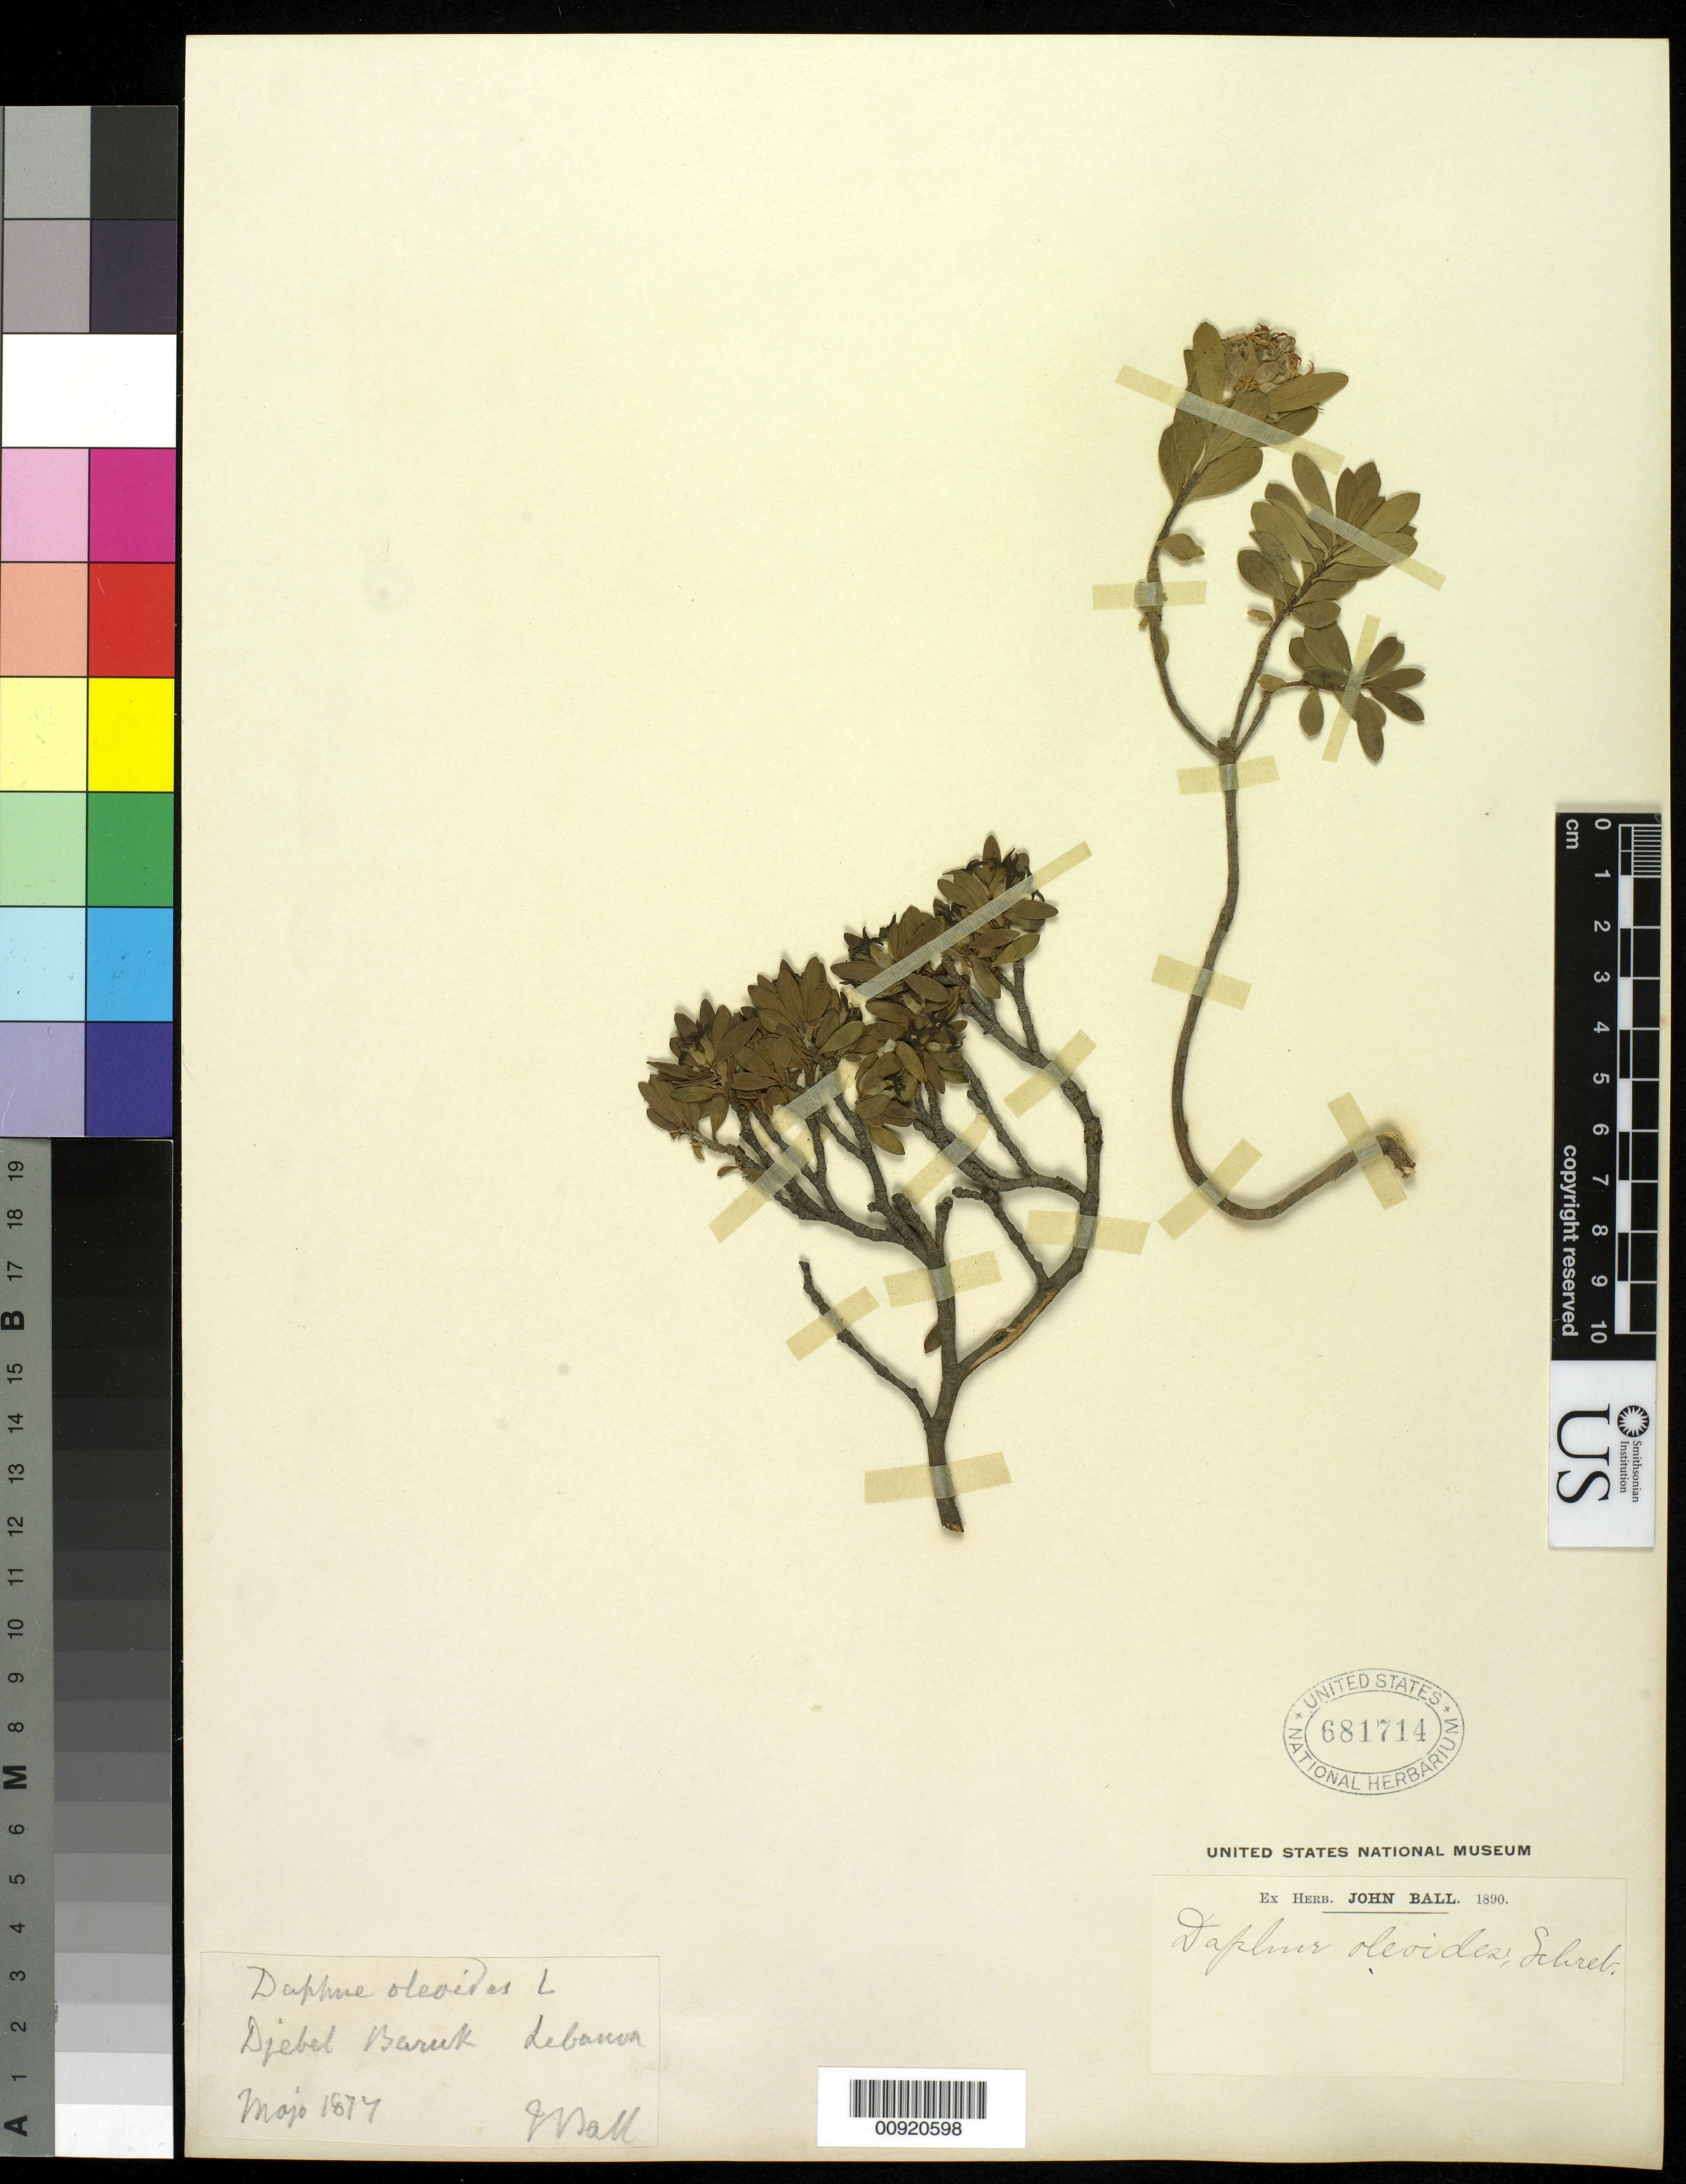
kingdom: Plantae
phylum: Tracheophyta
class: Magnoliopsida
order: Malvales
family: Thymelaeaceae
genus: Daphne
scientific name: Daphne oleoides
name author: L.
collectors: J. Ball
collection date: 1877-05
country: Lebanon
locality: Djebel Baruk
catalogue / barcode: US 681714